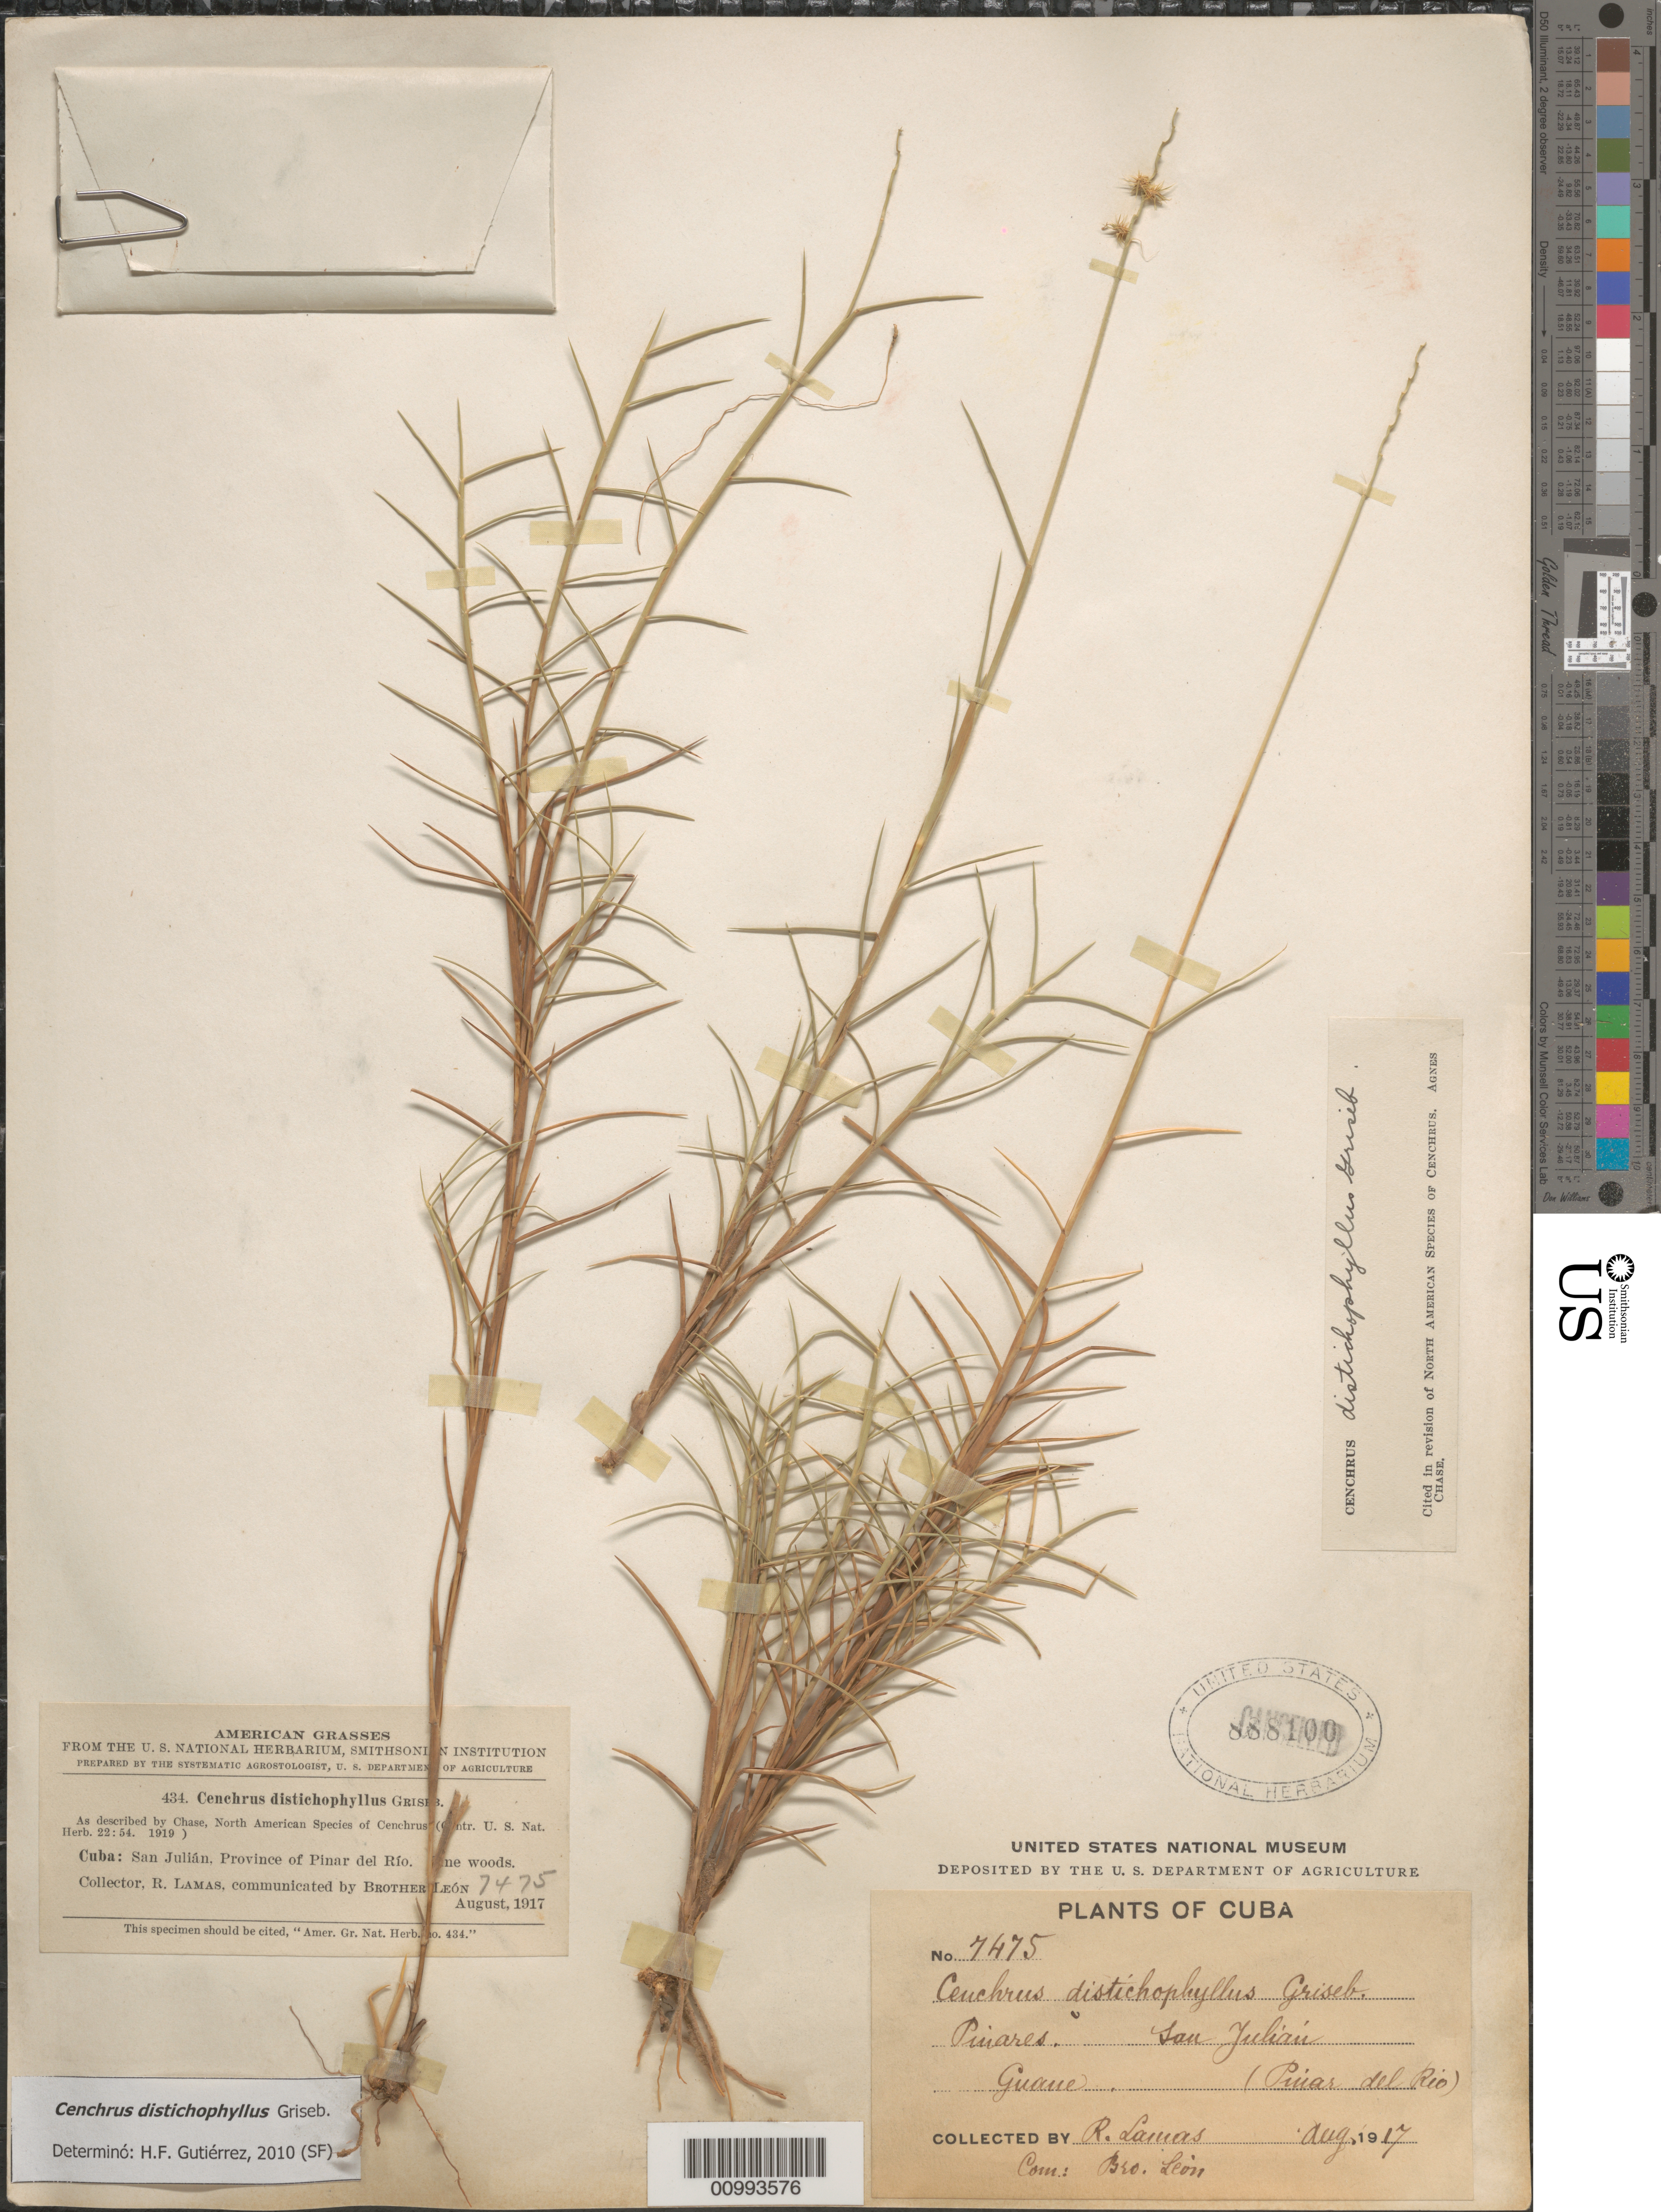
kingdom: Plantae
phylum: Tracheophyta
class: Liliopsida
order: Poales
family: Poaceae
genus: Cenchrus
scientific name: Cenchrus distichophyllus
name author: Griseb.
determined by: Gutiérrez, H. F.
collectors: R. Lamas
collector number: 7475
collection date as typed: Aug 1917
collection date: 1917-08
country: Cuba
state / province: Pinar del Rio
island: Cuba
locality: San Julián, Pinar del Rio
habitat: Pine woods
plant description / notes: US sheet no. 888100 stamped "cancelled"?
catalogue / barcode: US 888100